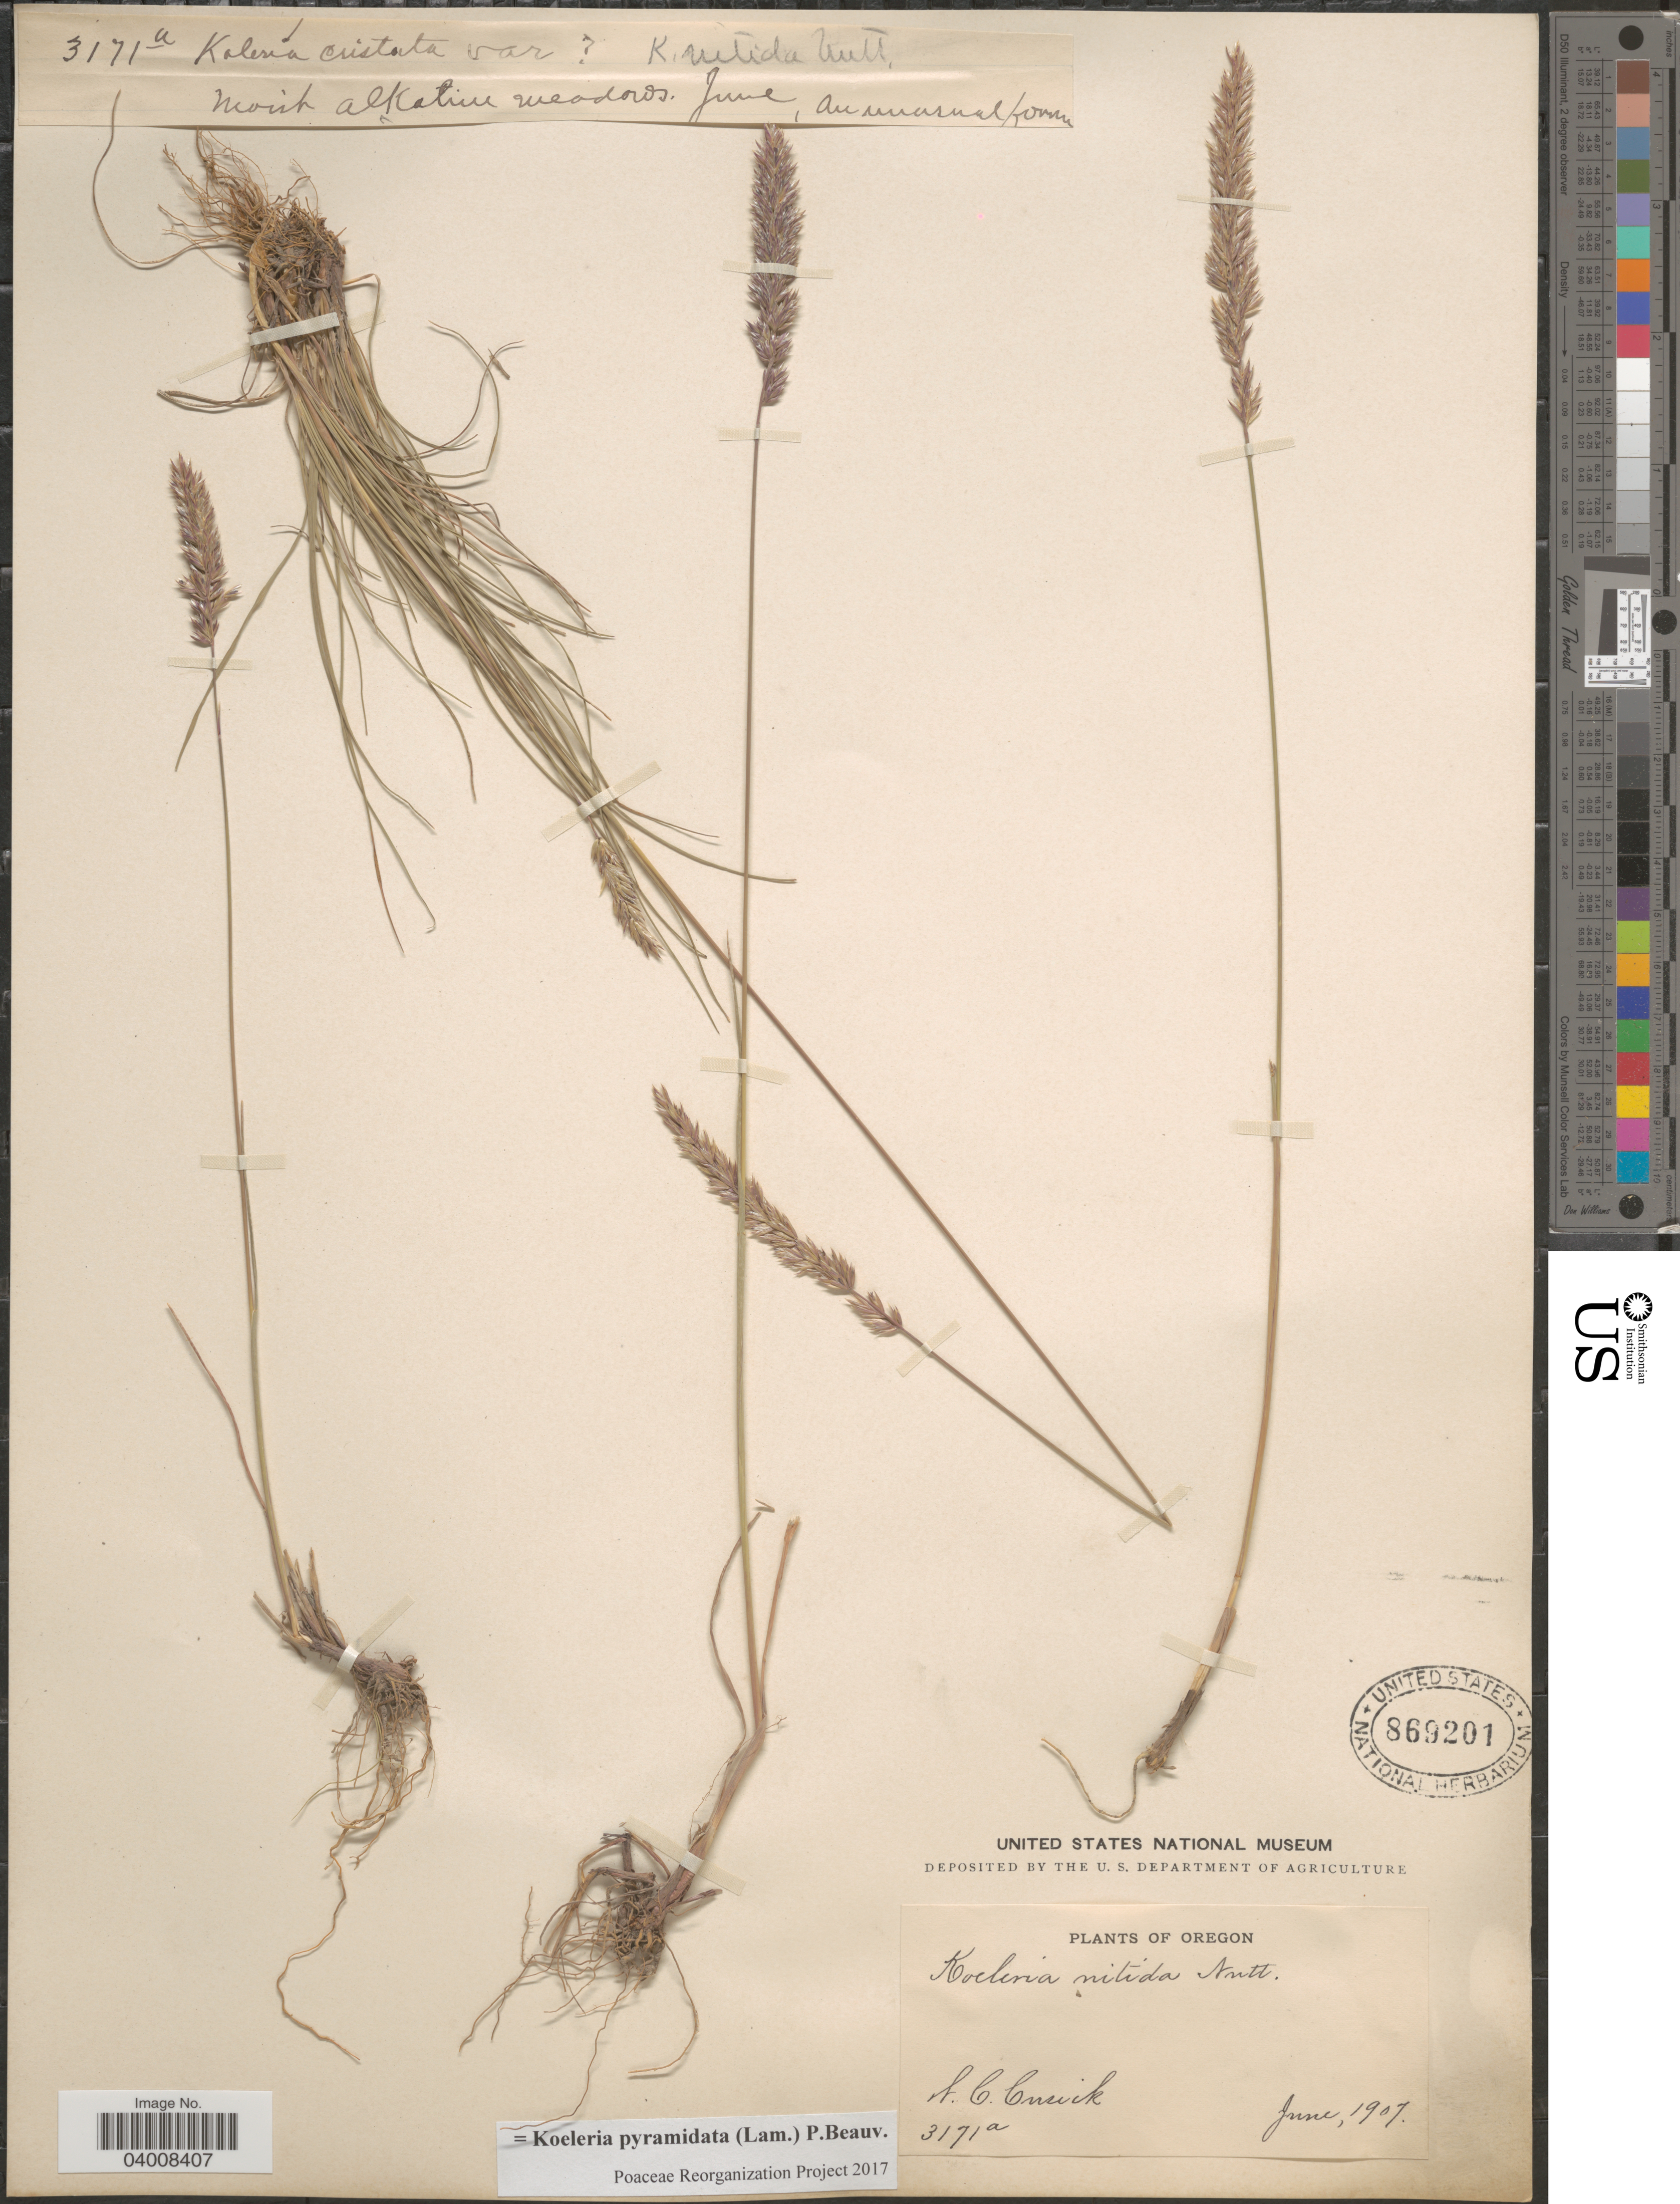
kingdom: Plantae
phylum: Tracheophyta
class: Liliopsida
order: Poales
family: Poaceae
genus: Koeleria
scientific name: Koeleria pyramidata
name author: (Lam.) P. Beauv.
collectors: W. C. Cusick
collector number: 3171a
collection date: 1907-06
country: United States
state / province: Oregon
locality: Moist alkaline meadows.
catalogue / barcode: US 869201